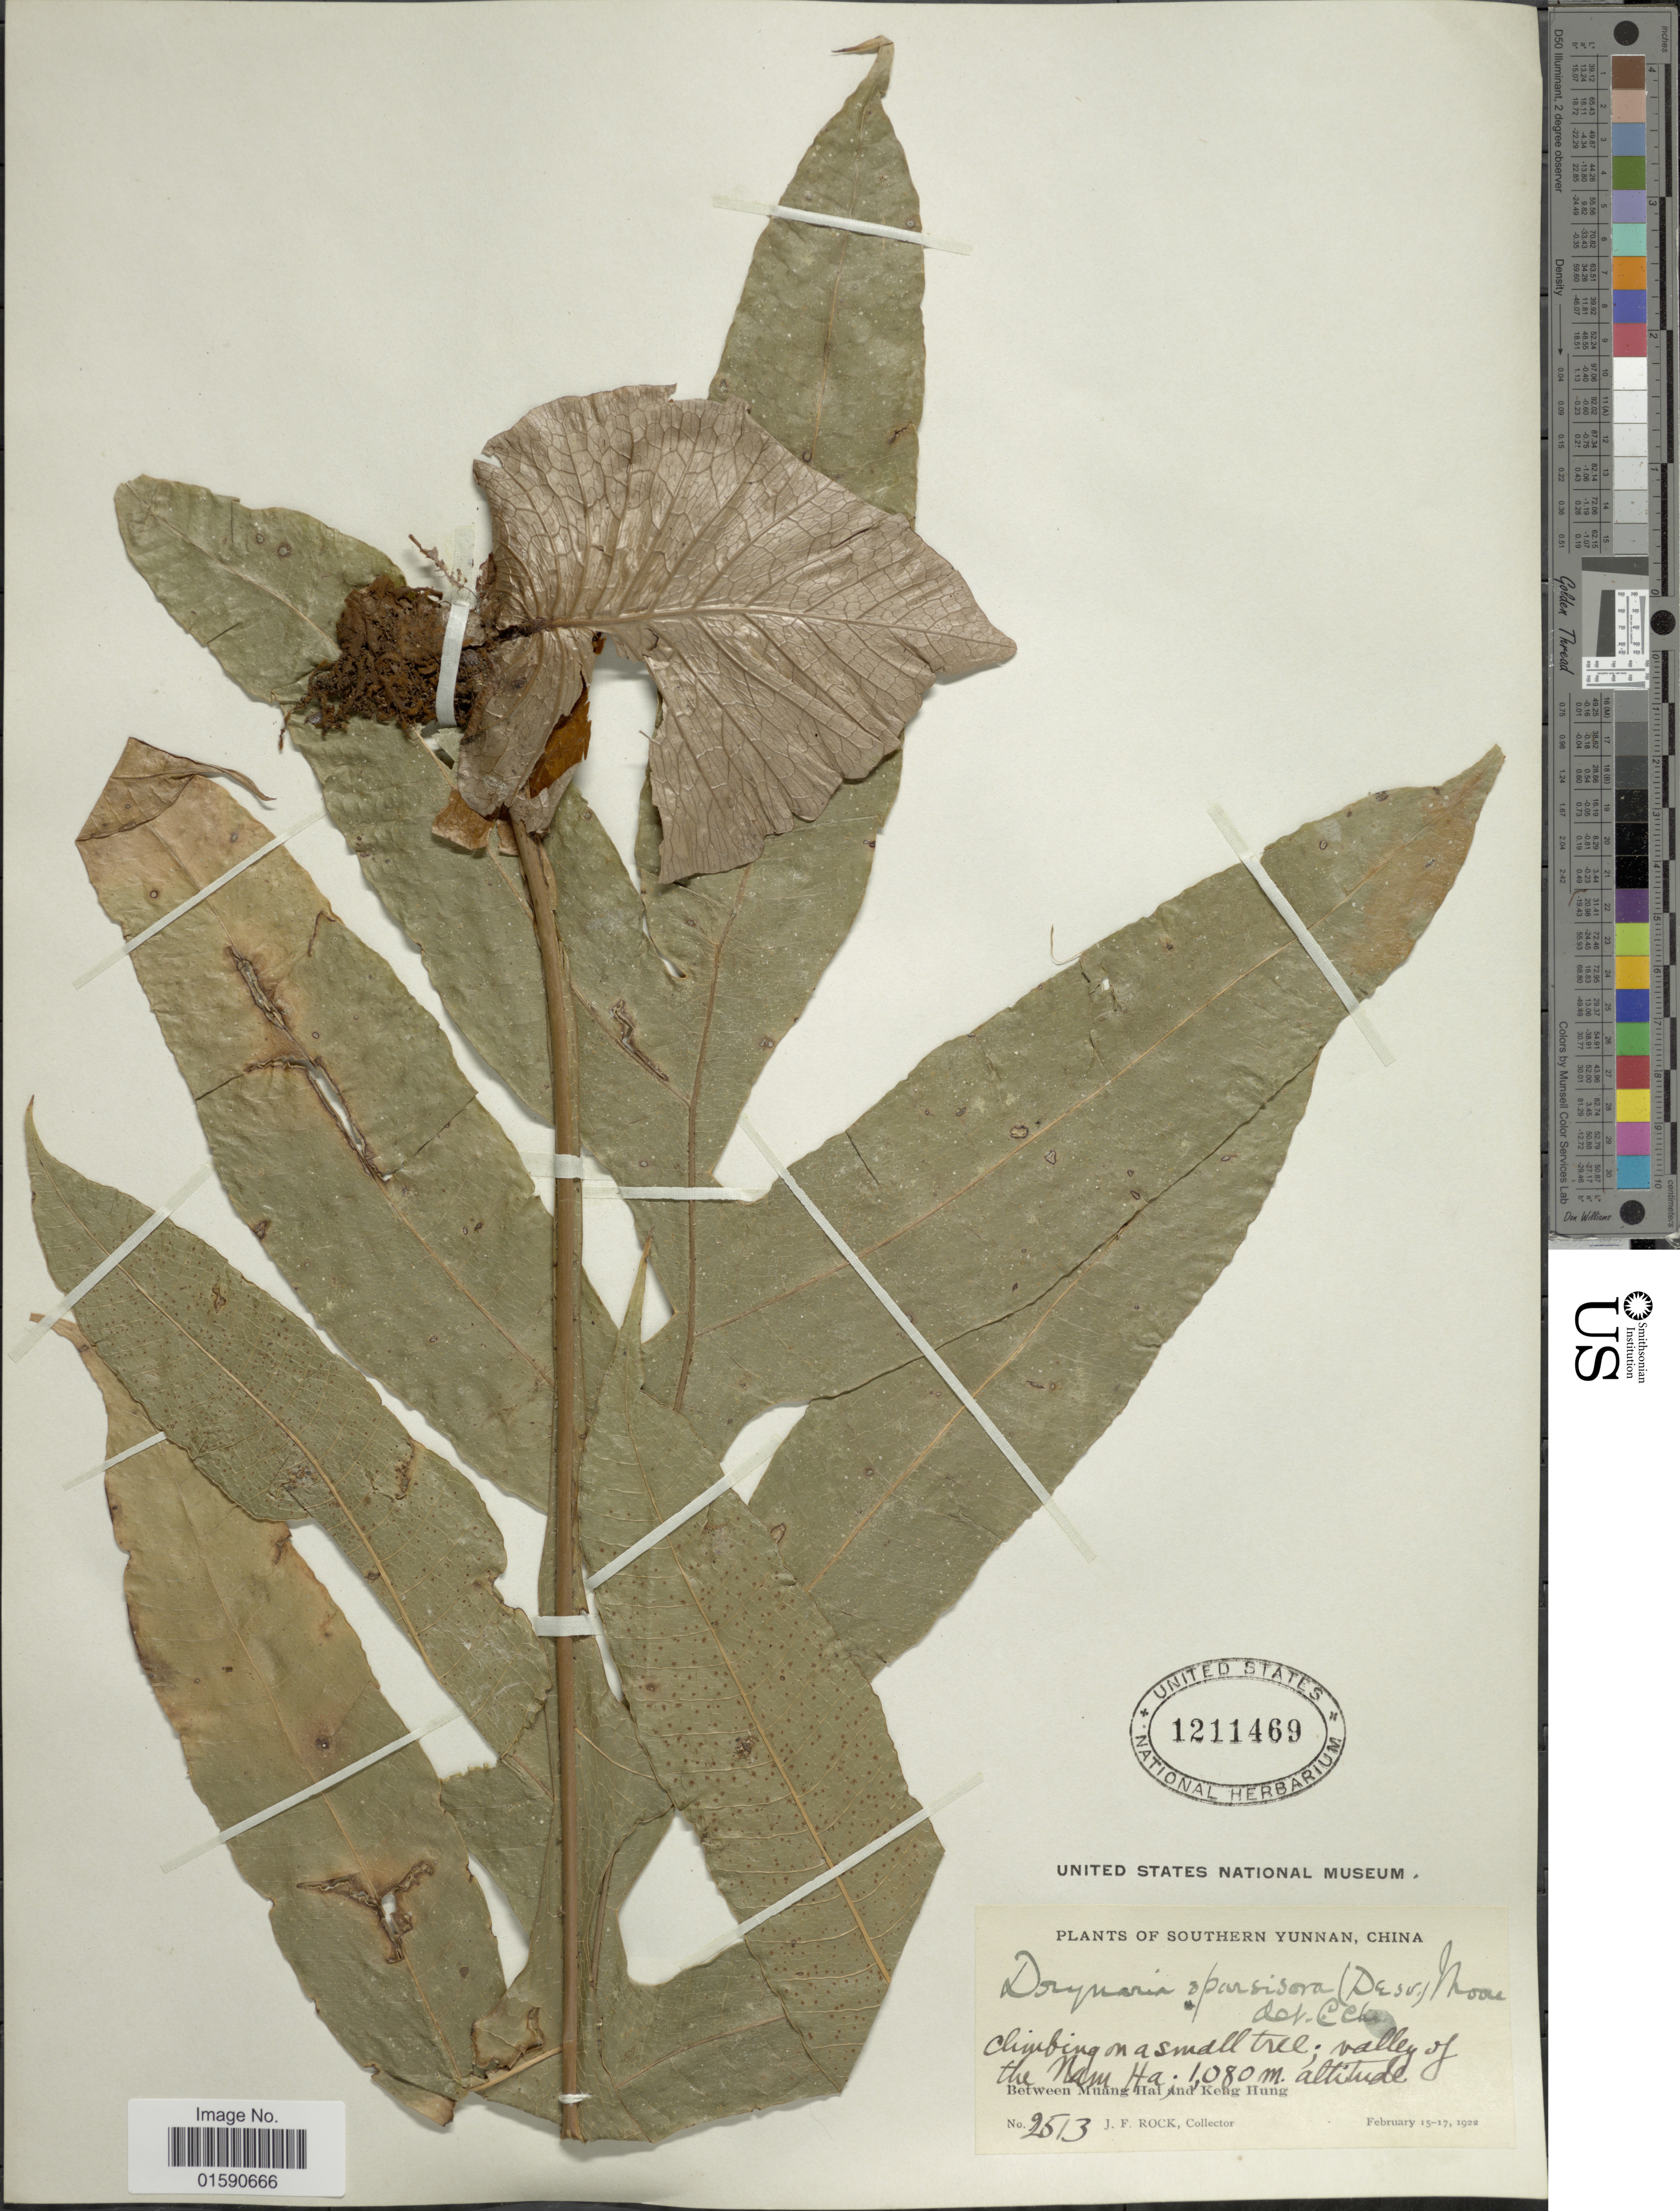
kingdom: Plantae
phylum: Tracheophyta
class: Polypodiopsida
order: Polypodiales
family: Polypodiaceae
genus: Drynaria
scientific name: Drynaria sparsisora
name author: (Desu.) T. Moore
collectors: J. Rock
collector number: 2513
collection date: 1922-02-15/1922-02-17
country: China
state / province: Yunnan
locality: Southern China, valley of the Nam Ha, between Muang Hai and Keng Hung. Valley of the Nam Ha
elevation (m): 1080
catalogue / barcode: US 1211469